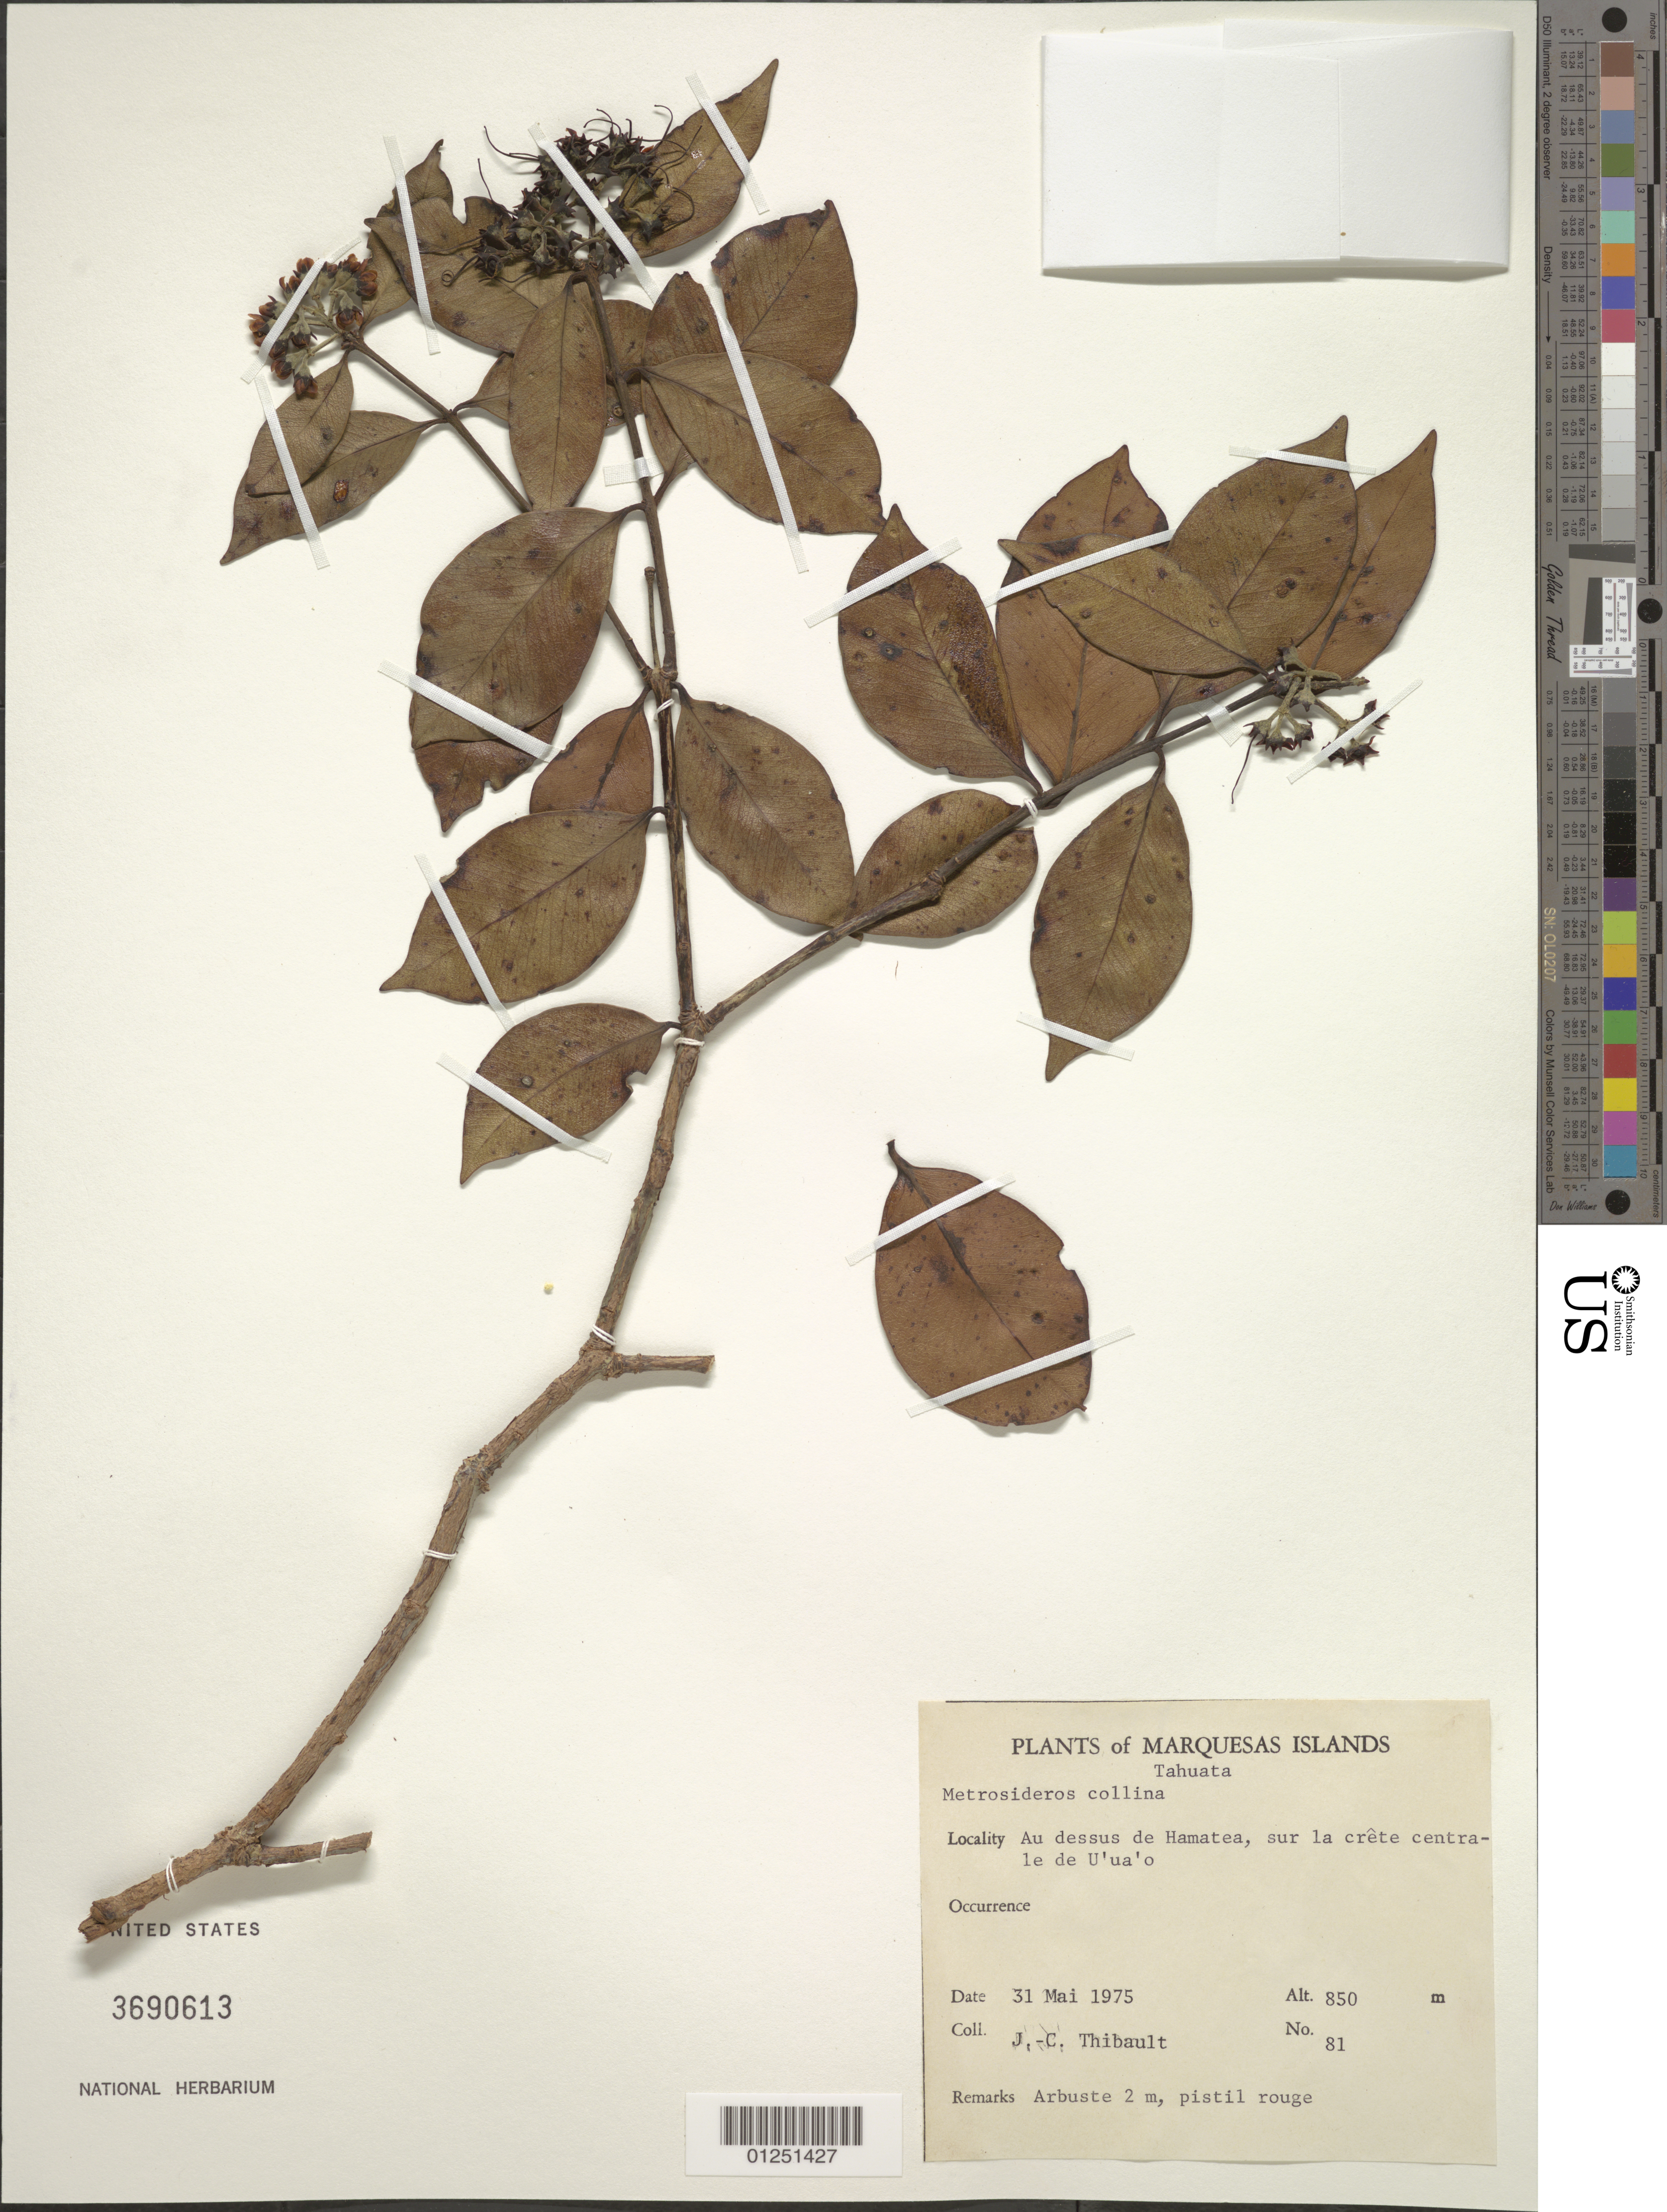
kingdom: Plantae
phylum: Tracheophyta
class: Magnoliopsida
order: Myrtales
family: Myrtaceae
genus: Metrosideros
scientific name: Metrosideros collina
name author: (J.R. Forst. & G. Forst.) A. Gray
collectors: J. Thibault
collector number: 81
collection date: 1975-03-31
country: French Polynesia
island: Tahuata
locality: au-dessus de Hamatea, sur la crête centrale de U'ua'o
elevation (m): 850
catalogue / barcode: US 3690613